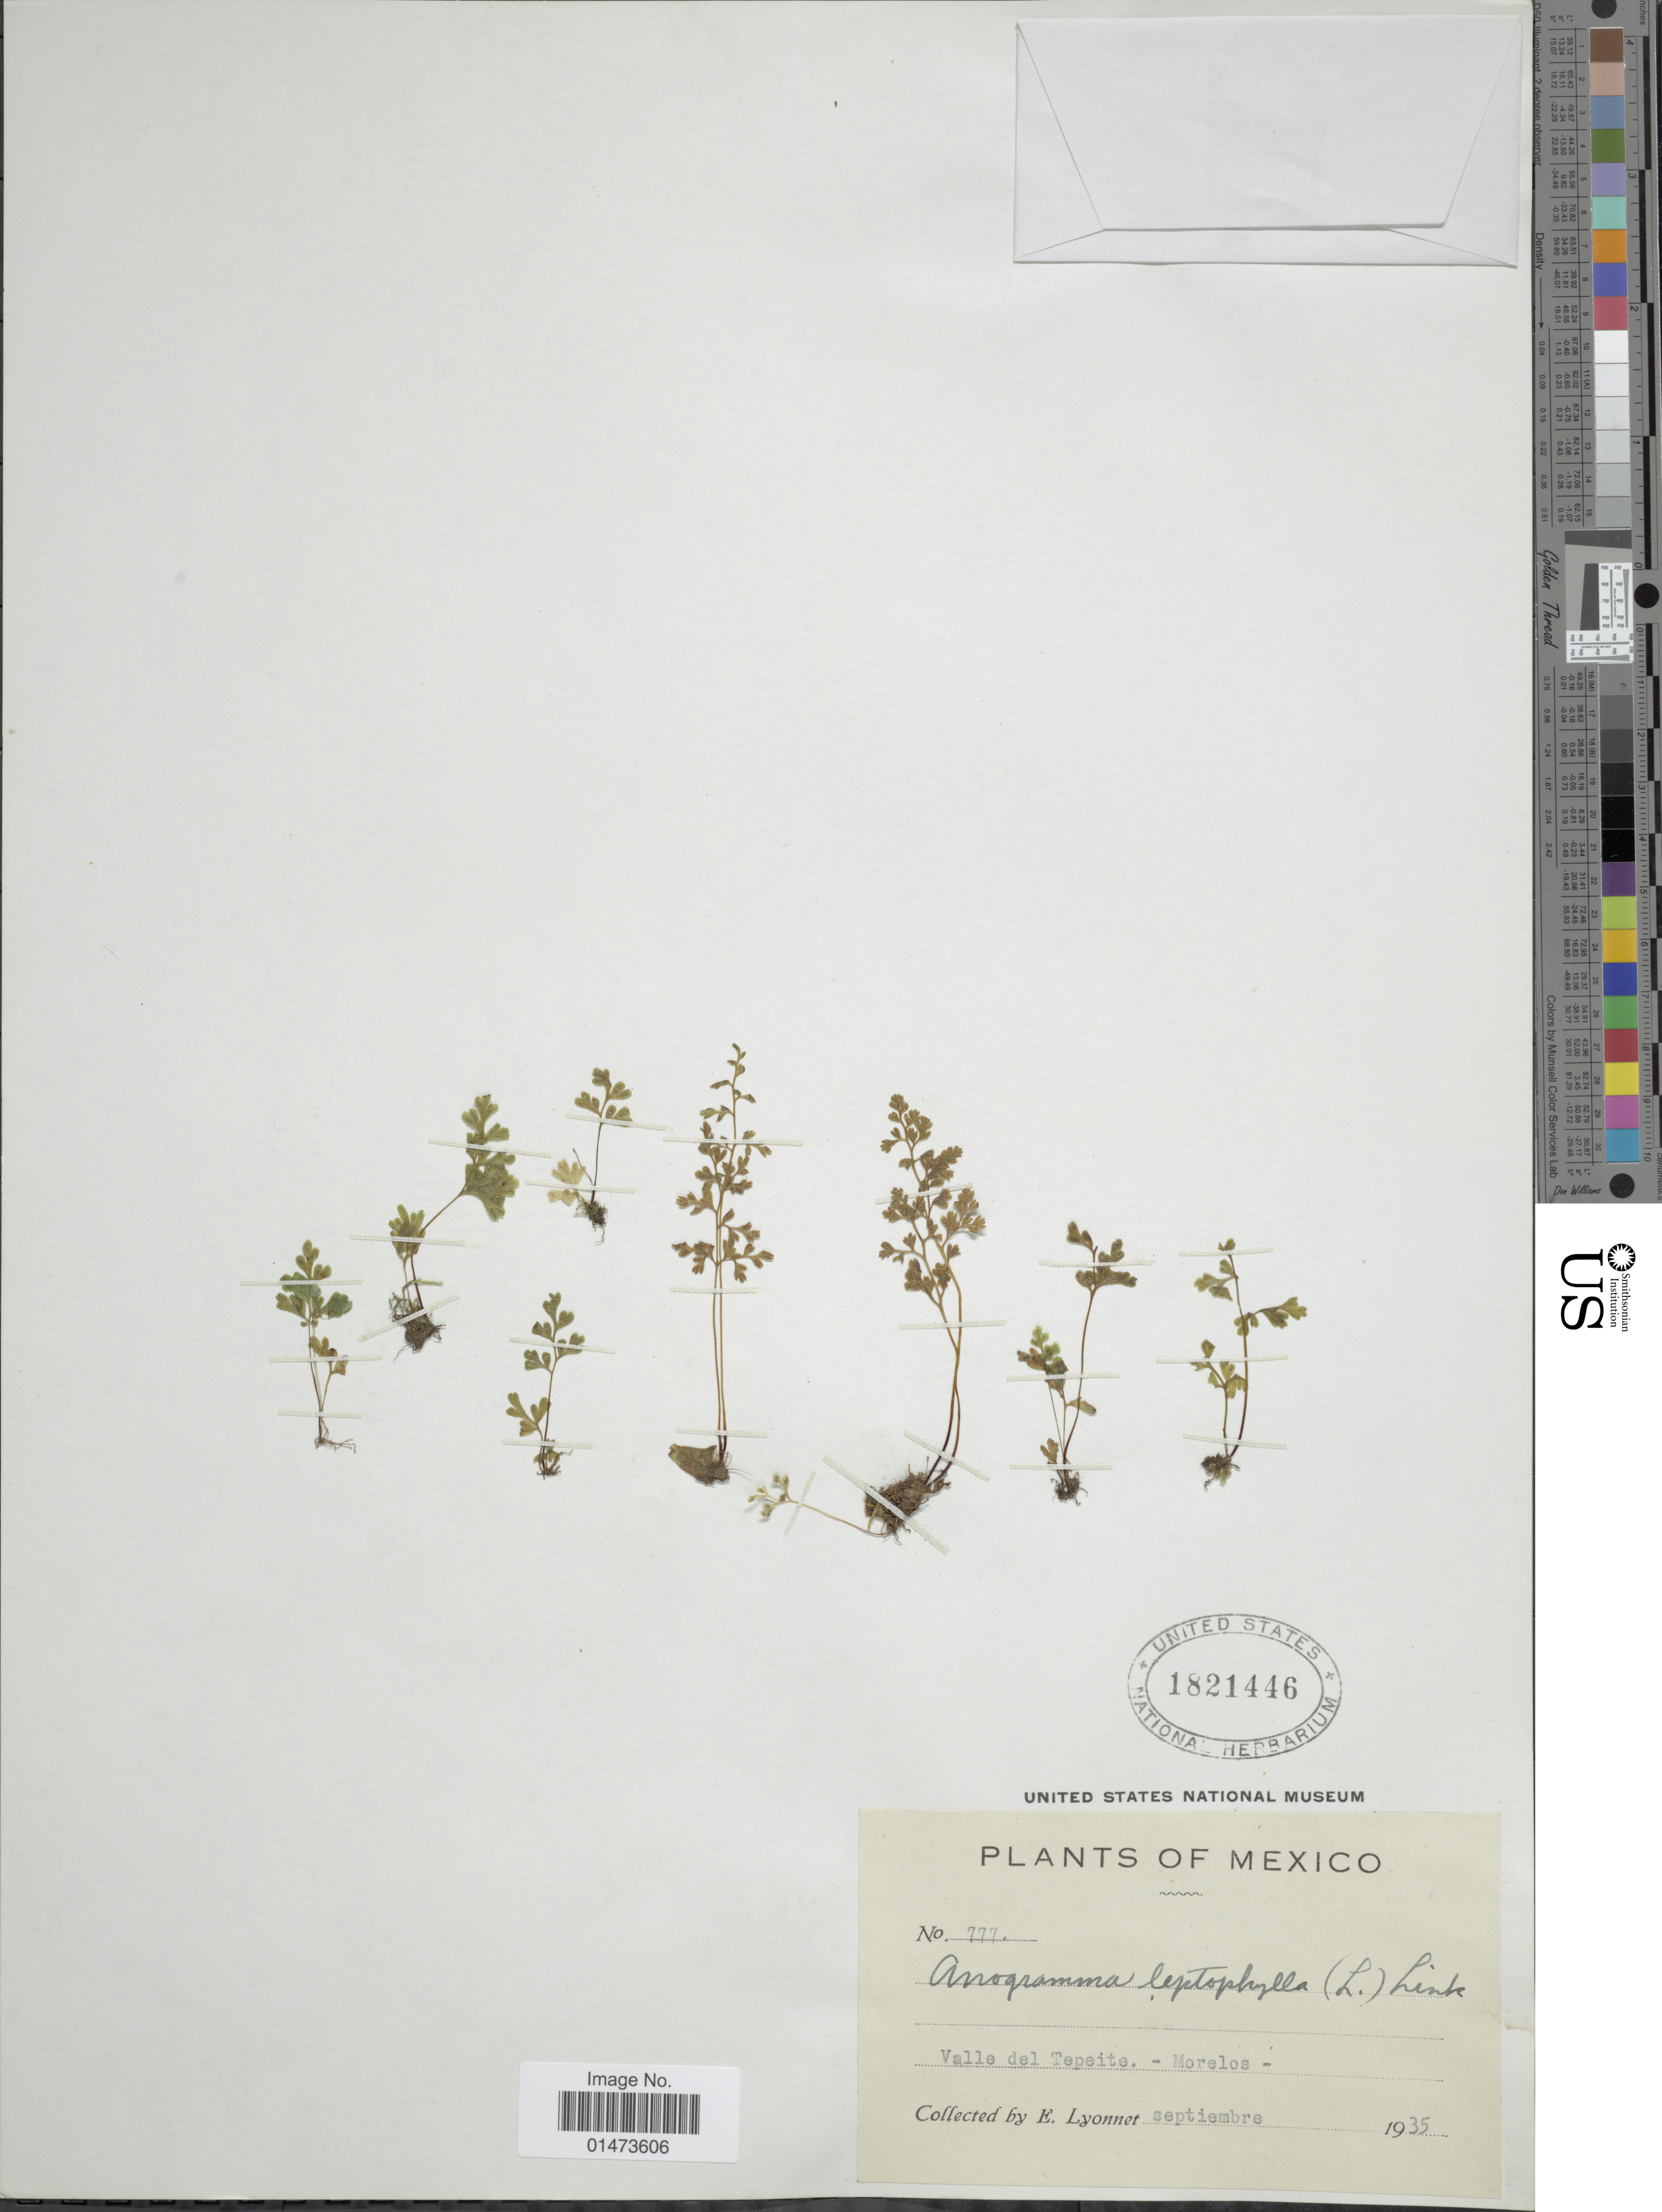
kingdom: Plantae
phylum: Tracheophyta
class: Polypodiopsida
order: Polypodiales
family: Pteridaceae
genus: Anogramma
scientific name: Anogramma leptophylla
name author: (L.) Link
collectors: E. Lyonnet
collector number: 777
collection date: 1935-09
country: Mexico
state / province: Morelos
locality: Valle del Tepeite.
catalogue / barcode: US 1821446